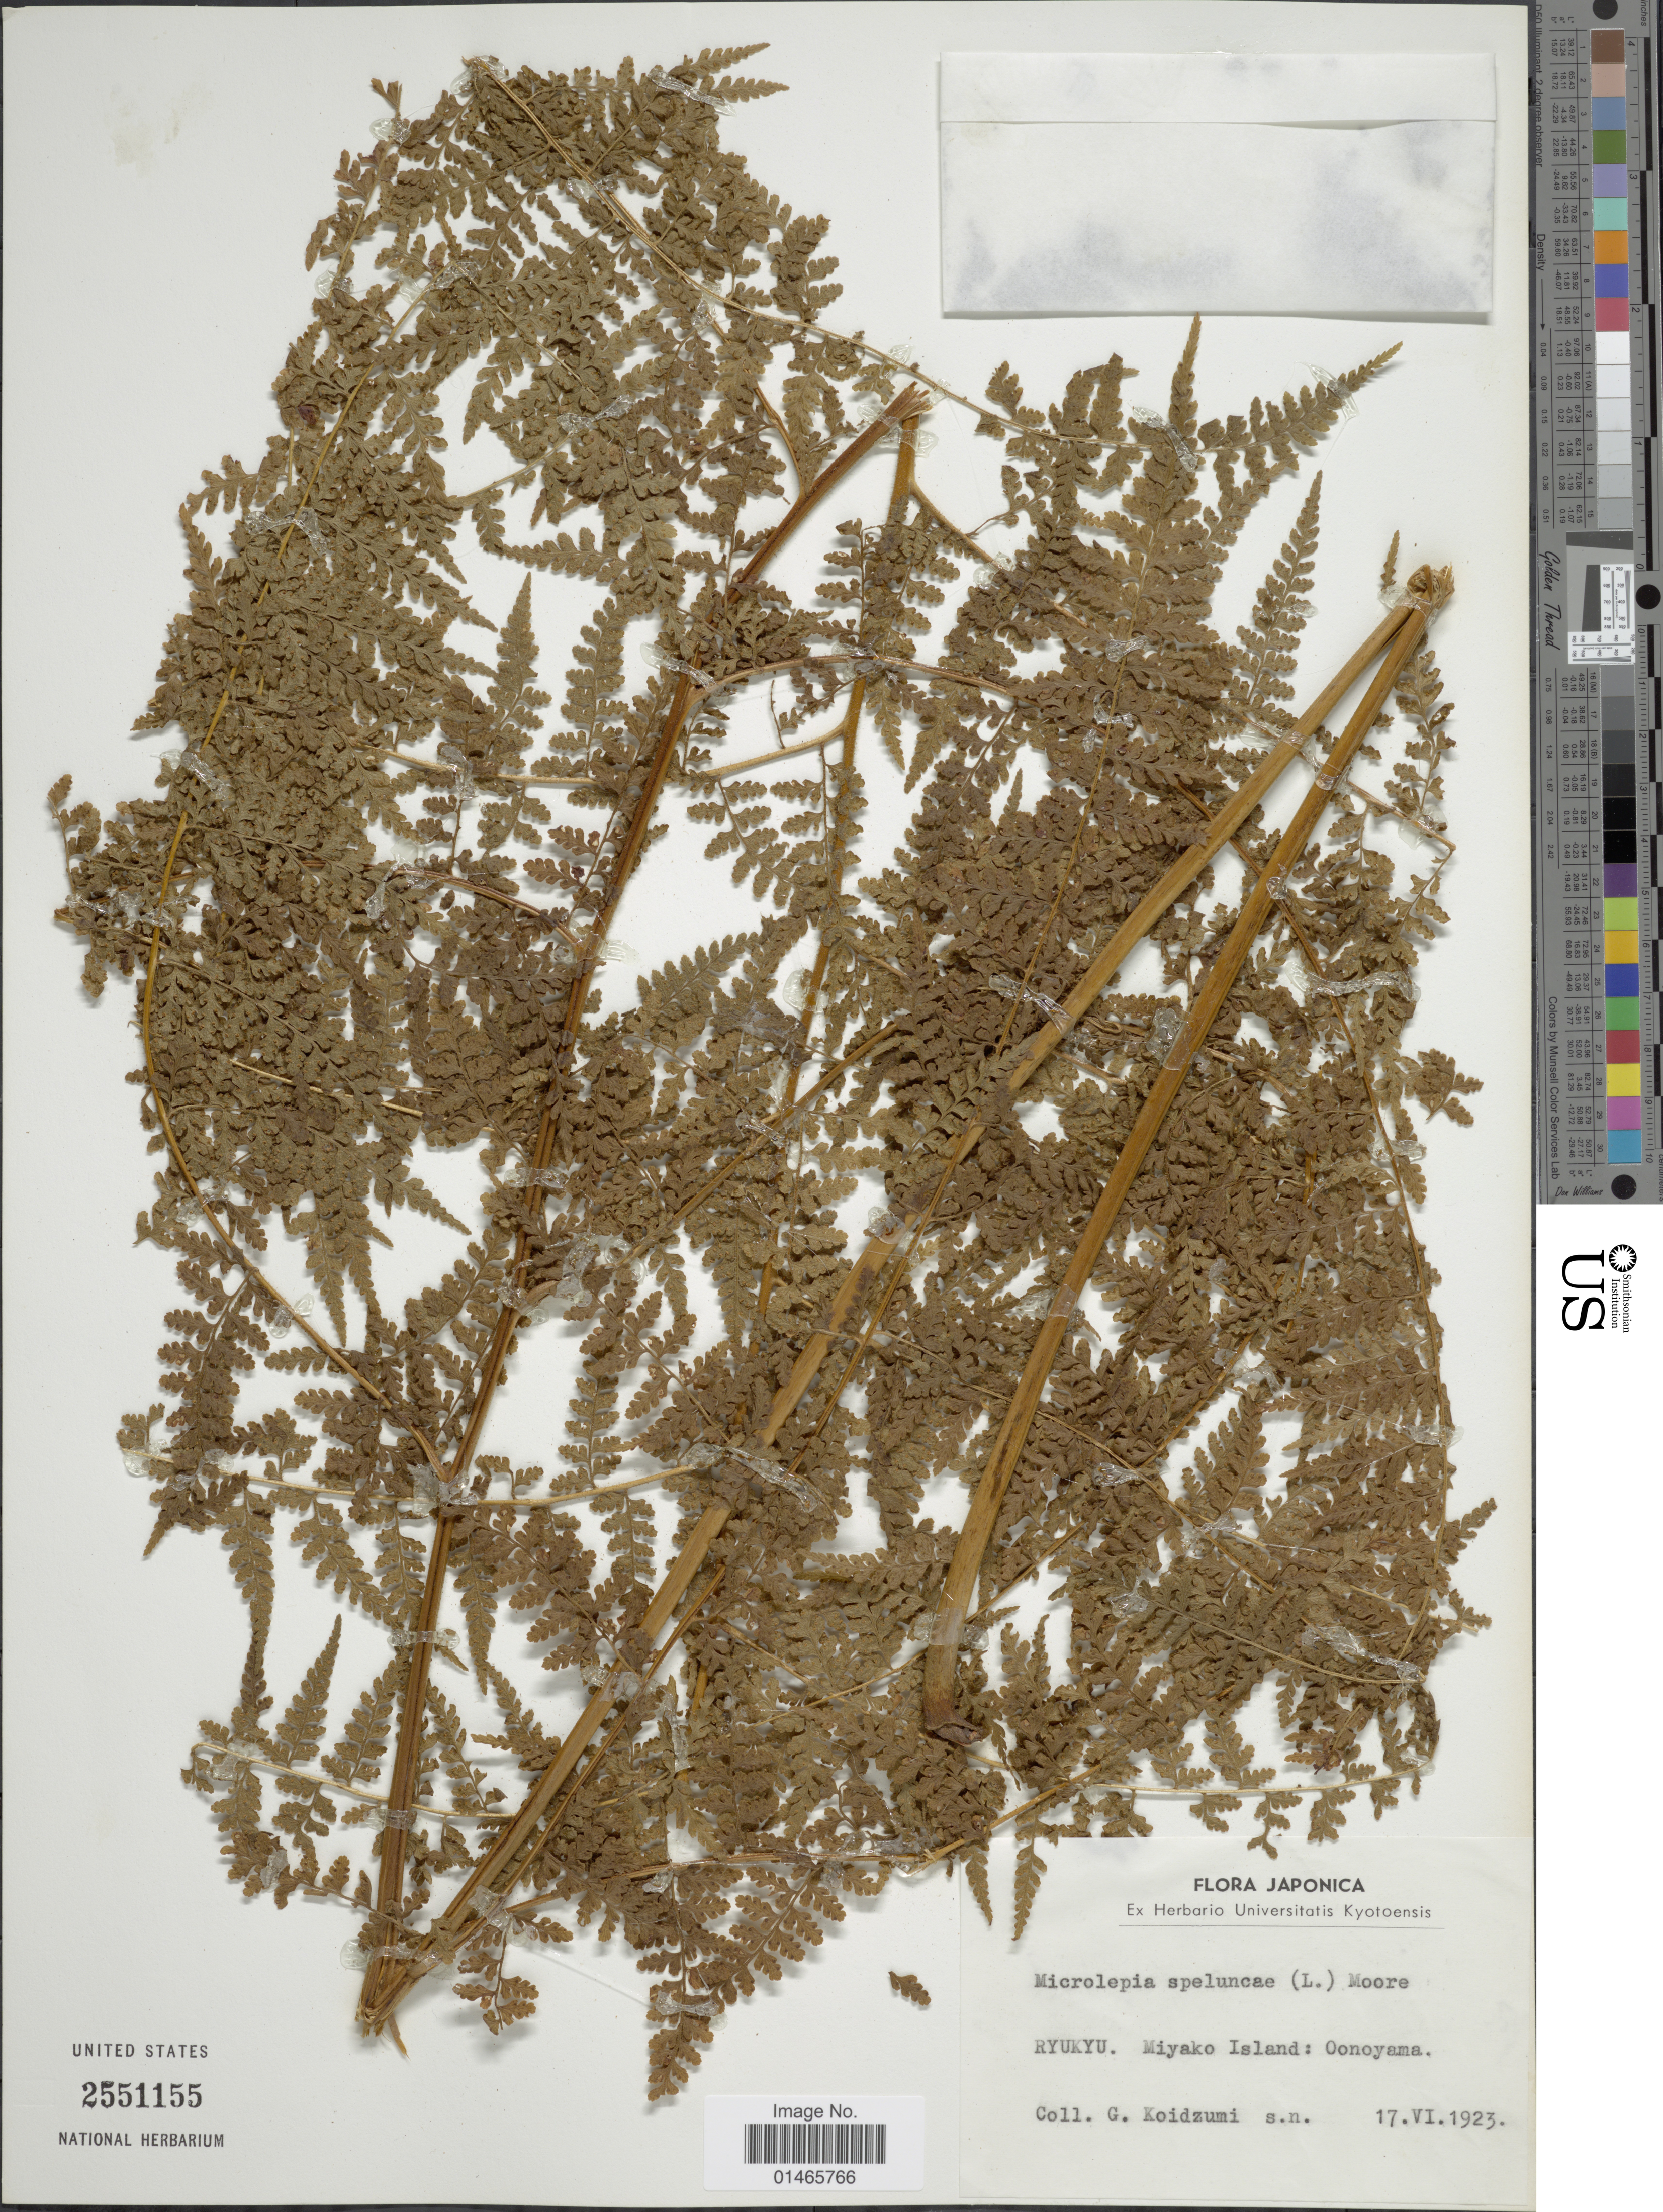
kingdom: Plantae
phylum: Tracheophyta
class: Polypodiopsida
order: Polypodiales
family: Dennstaedtiaceae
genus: Microlepia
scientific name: Microlepia speluncae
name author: (L.) T. Moore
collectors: G. Koidzumi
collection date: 1923-06-17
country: Japan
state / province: Okinawa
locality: Ryukyu, Miyako Island: Oonoyama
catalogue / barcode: US 2551155